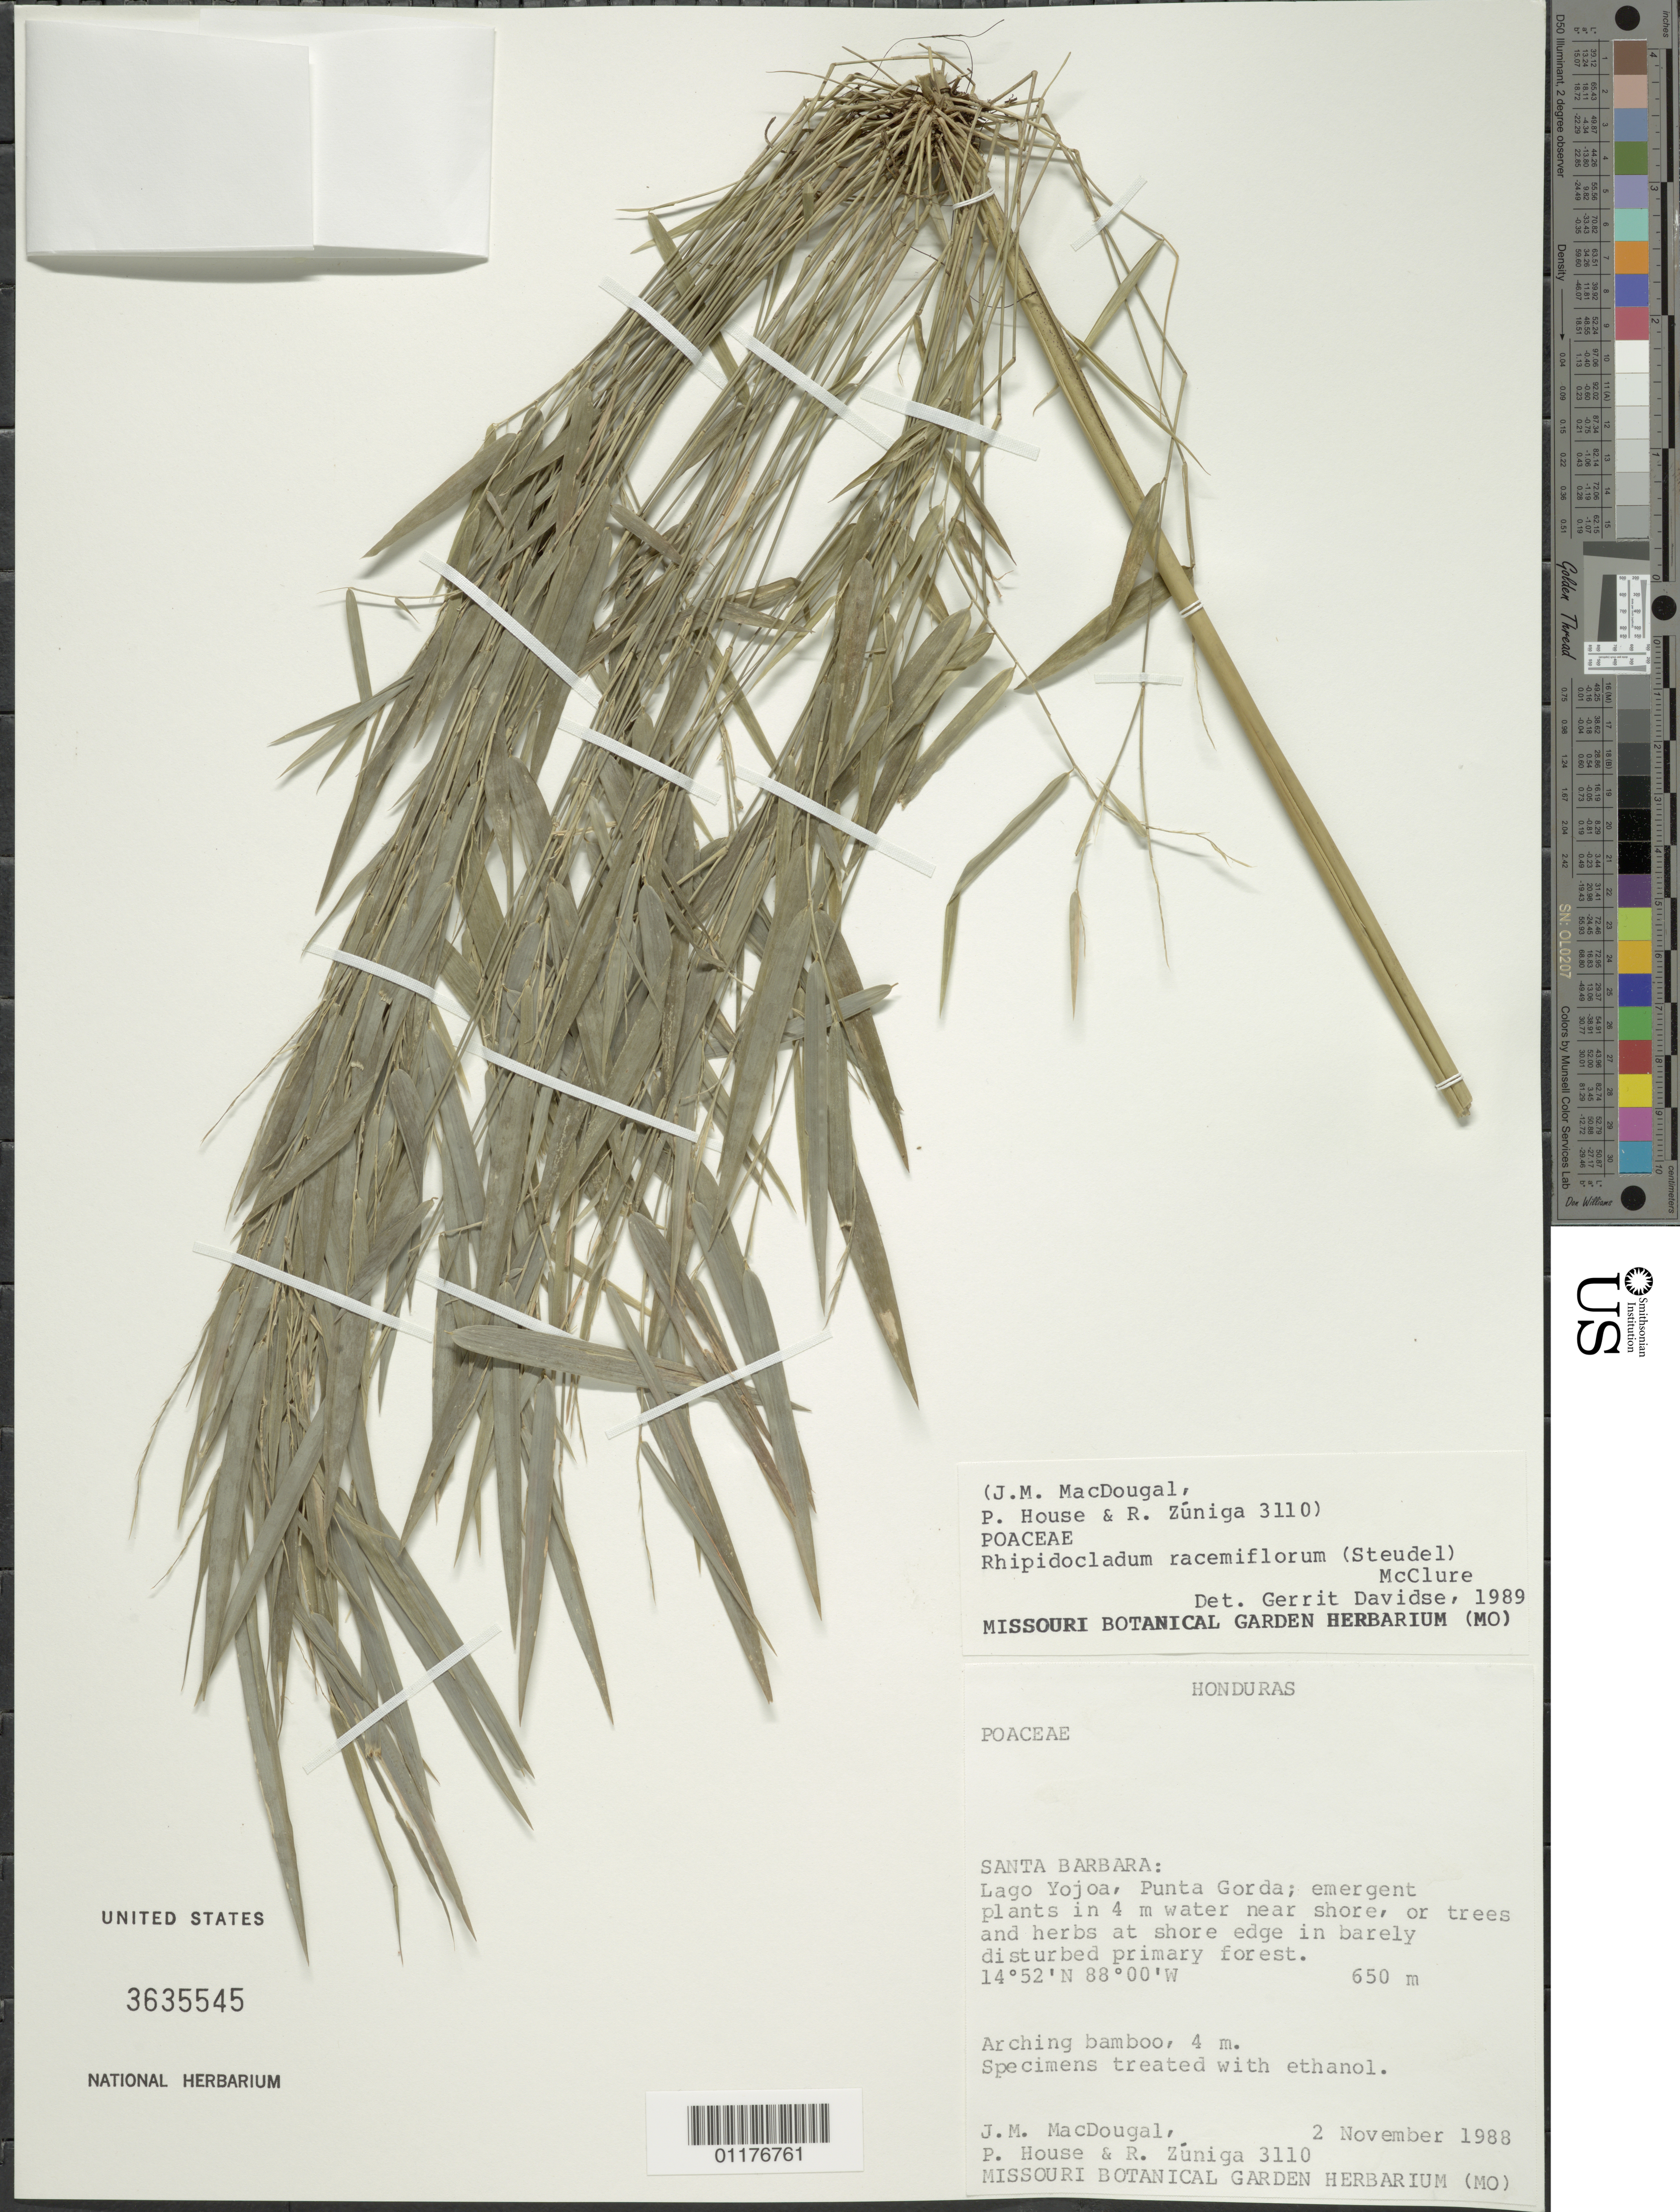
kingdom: Plantae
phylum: Tracheophyta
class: Liliopsida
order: Poales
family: Poaceae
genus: Rhipidocladum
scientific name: Rhipidocladum racemiflorum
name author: (Steud.) McClure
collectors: J. M. MacDougal, P. House & R. Zúñiga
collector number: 3110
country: Honduras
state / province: Santa Bárbara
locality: Lago Yojoa, Punta Gorda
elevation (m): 650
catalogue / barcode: US 3635545